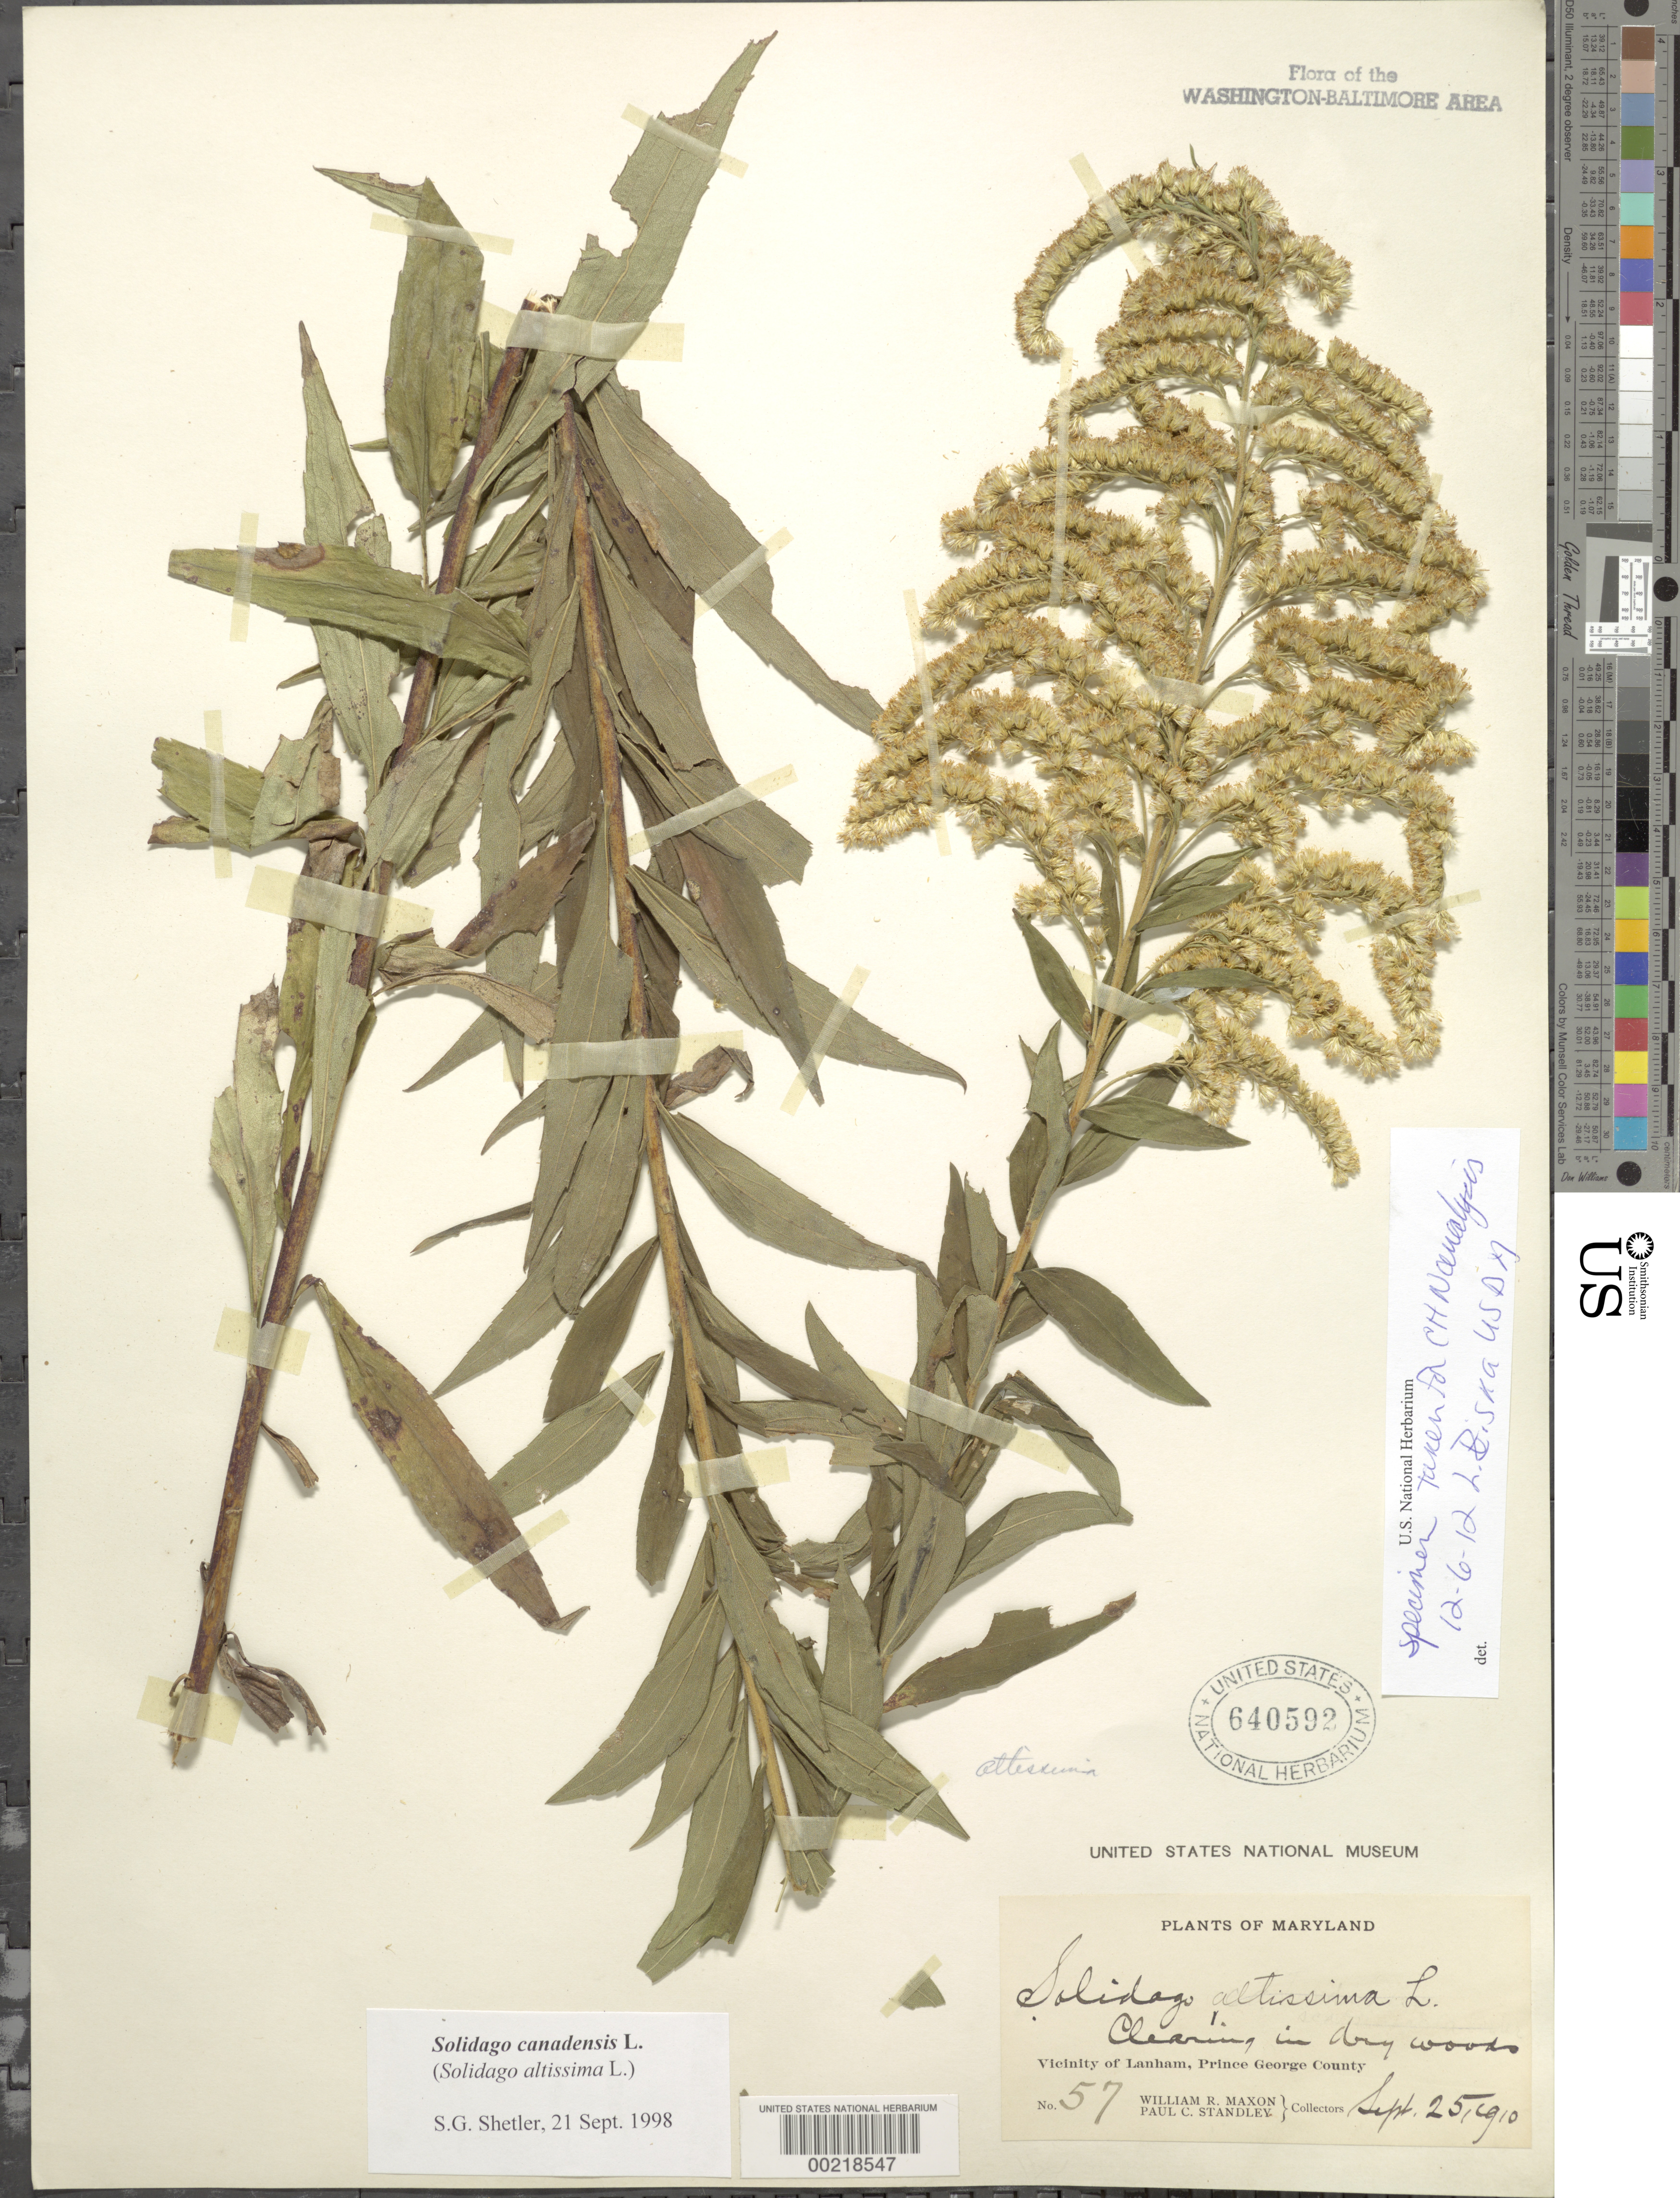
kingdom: Plantae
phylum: Tracheophyta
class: Magnoliopsida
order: Asterales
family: Asteraceae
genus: Solidago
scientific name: Solidago canadensis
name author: L.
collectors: W. R. Maxon & P. C. Standley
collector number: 57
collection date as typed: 25 Sep 1910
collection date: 1910-09-25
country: United States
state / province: Maryland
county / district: Prince George's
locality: Lanham vicinity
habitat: Clearing in dry woods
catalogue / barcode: US 640592